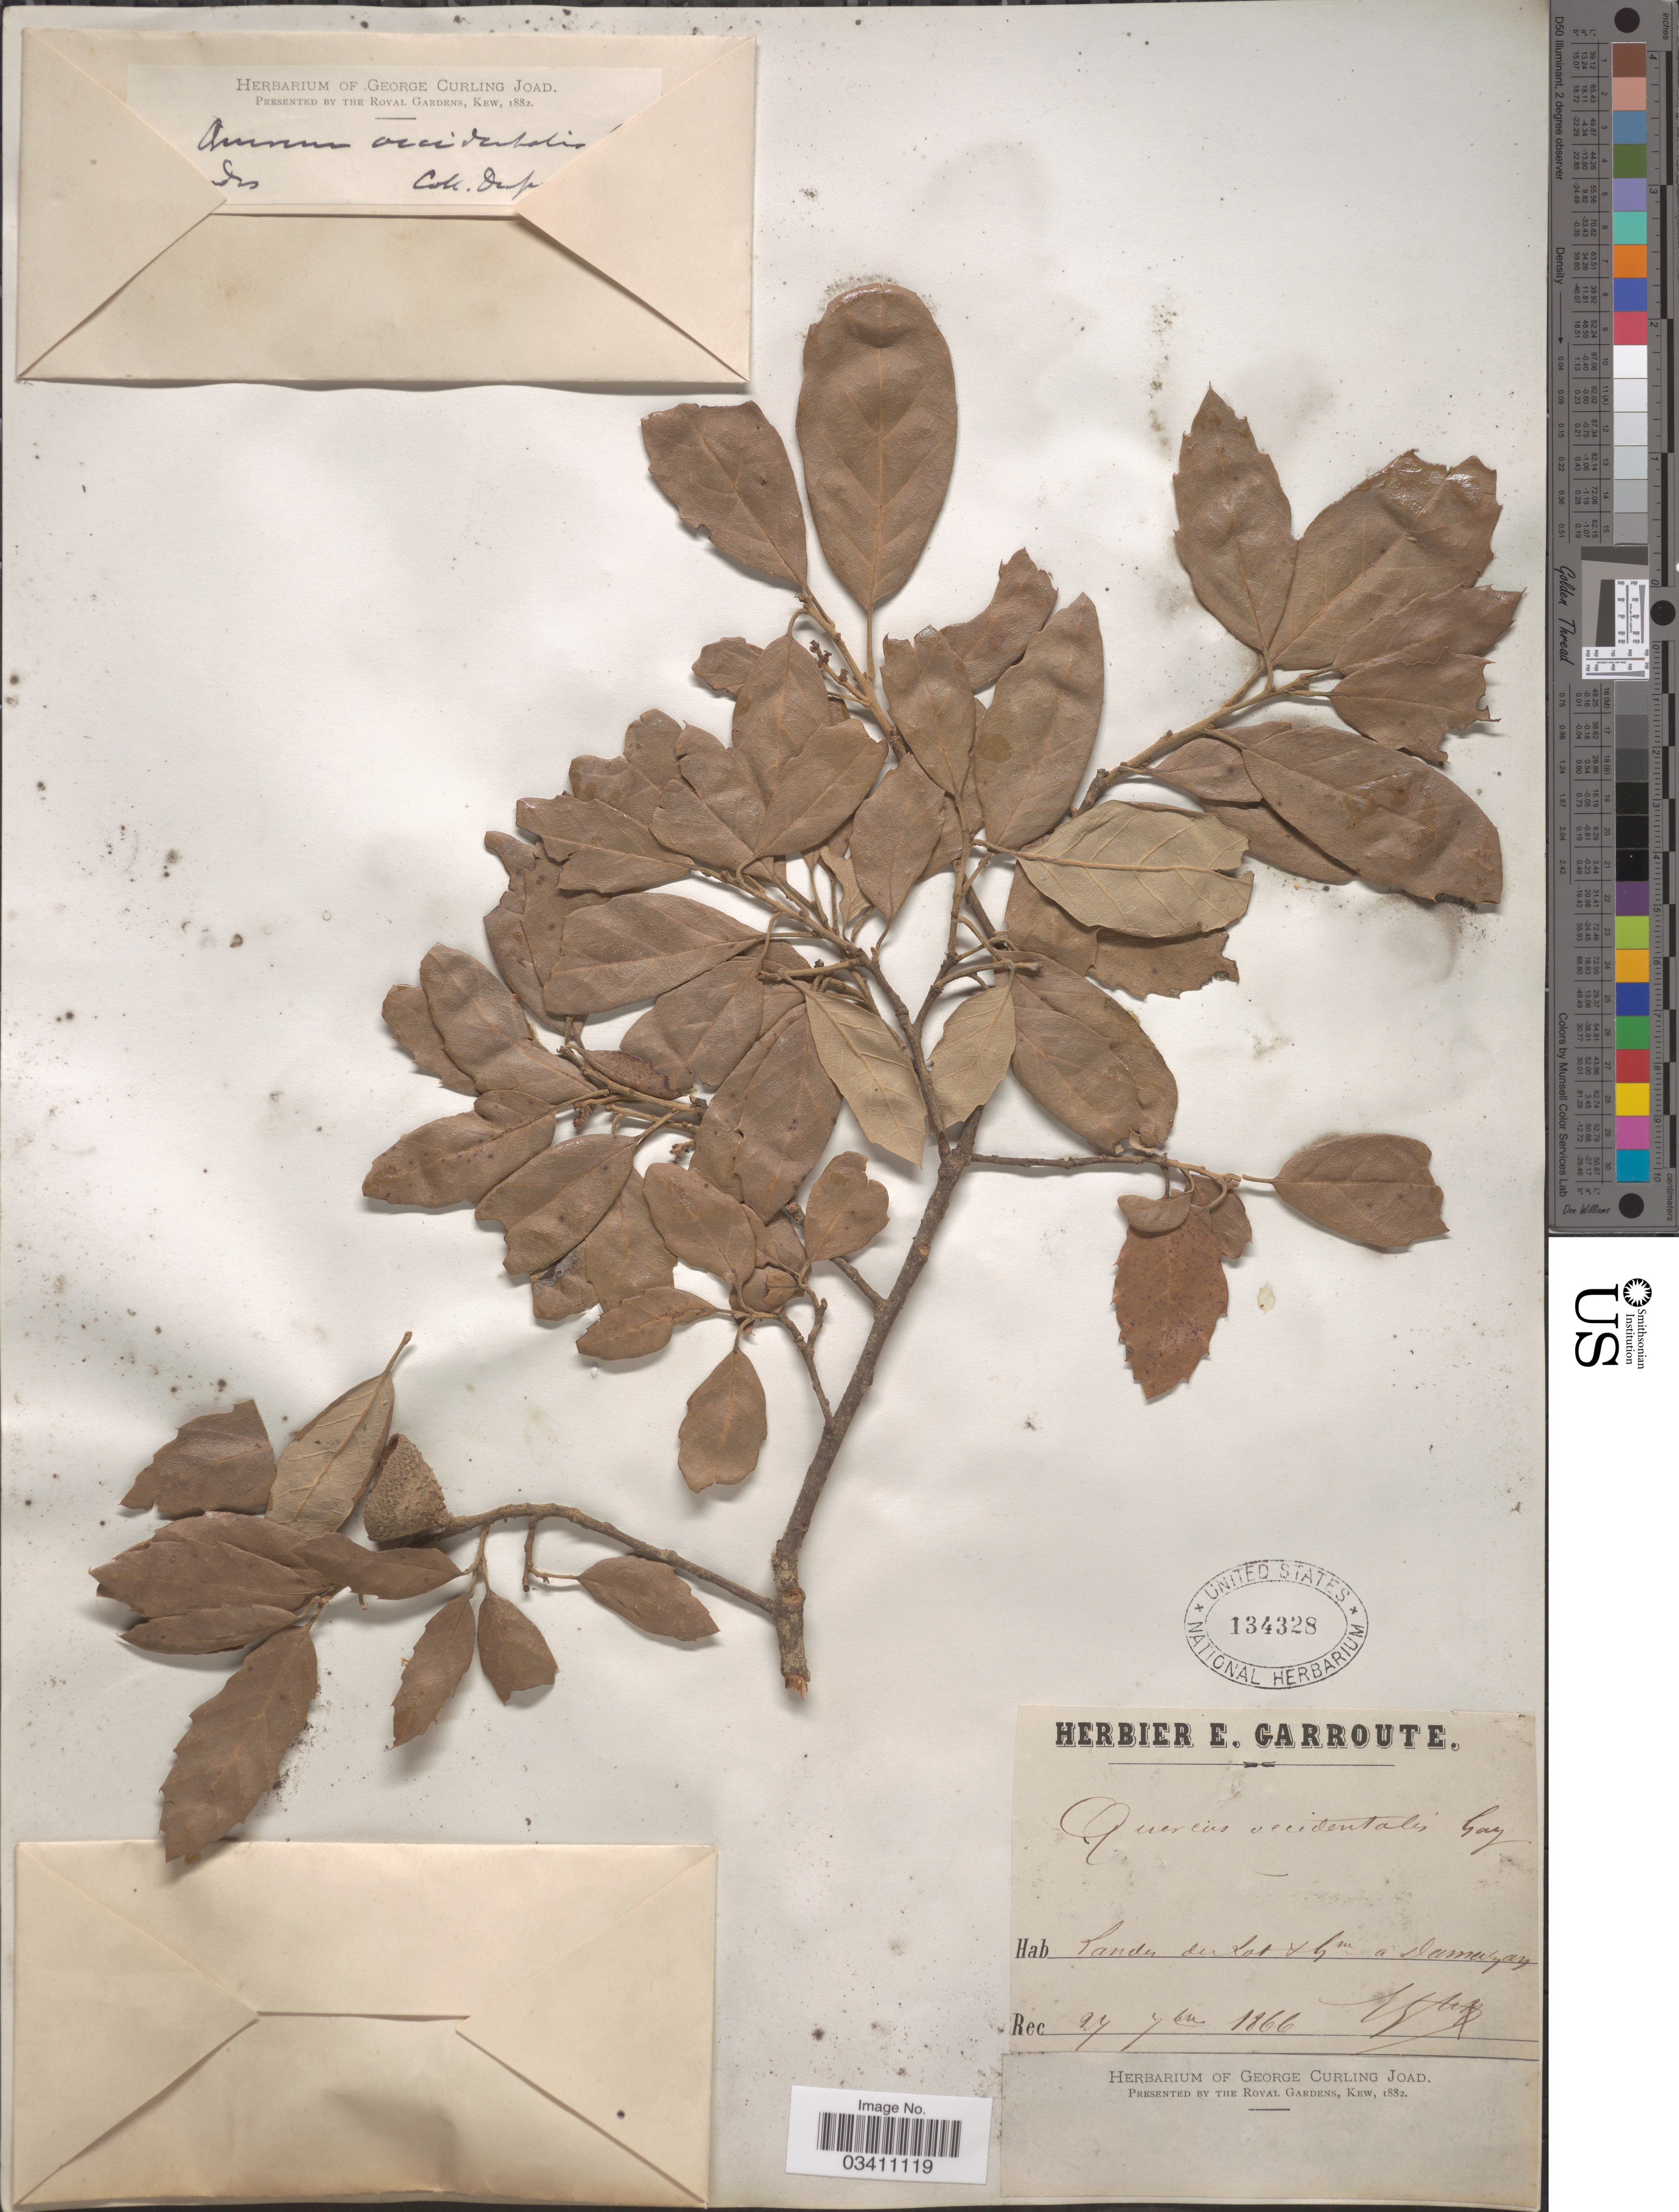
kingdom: Plantae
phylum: Tracheophyta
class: Magnoliopsida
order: Fagales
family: Fagaceae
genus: Quercus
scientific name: Quercus occidentalis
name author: Gay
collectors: E. Garroute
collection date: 1866-09-24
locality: Landen der lot & Gm á Damalgag. [interpreted]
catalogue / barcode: US 134328